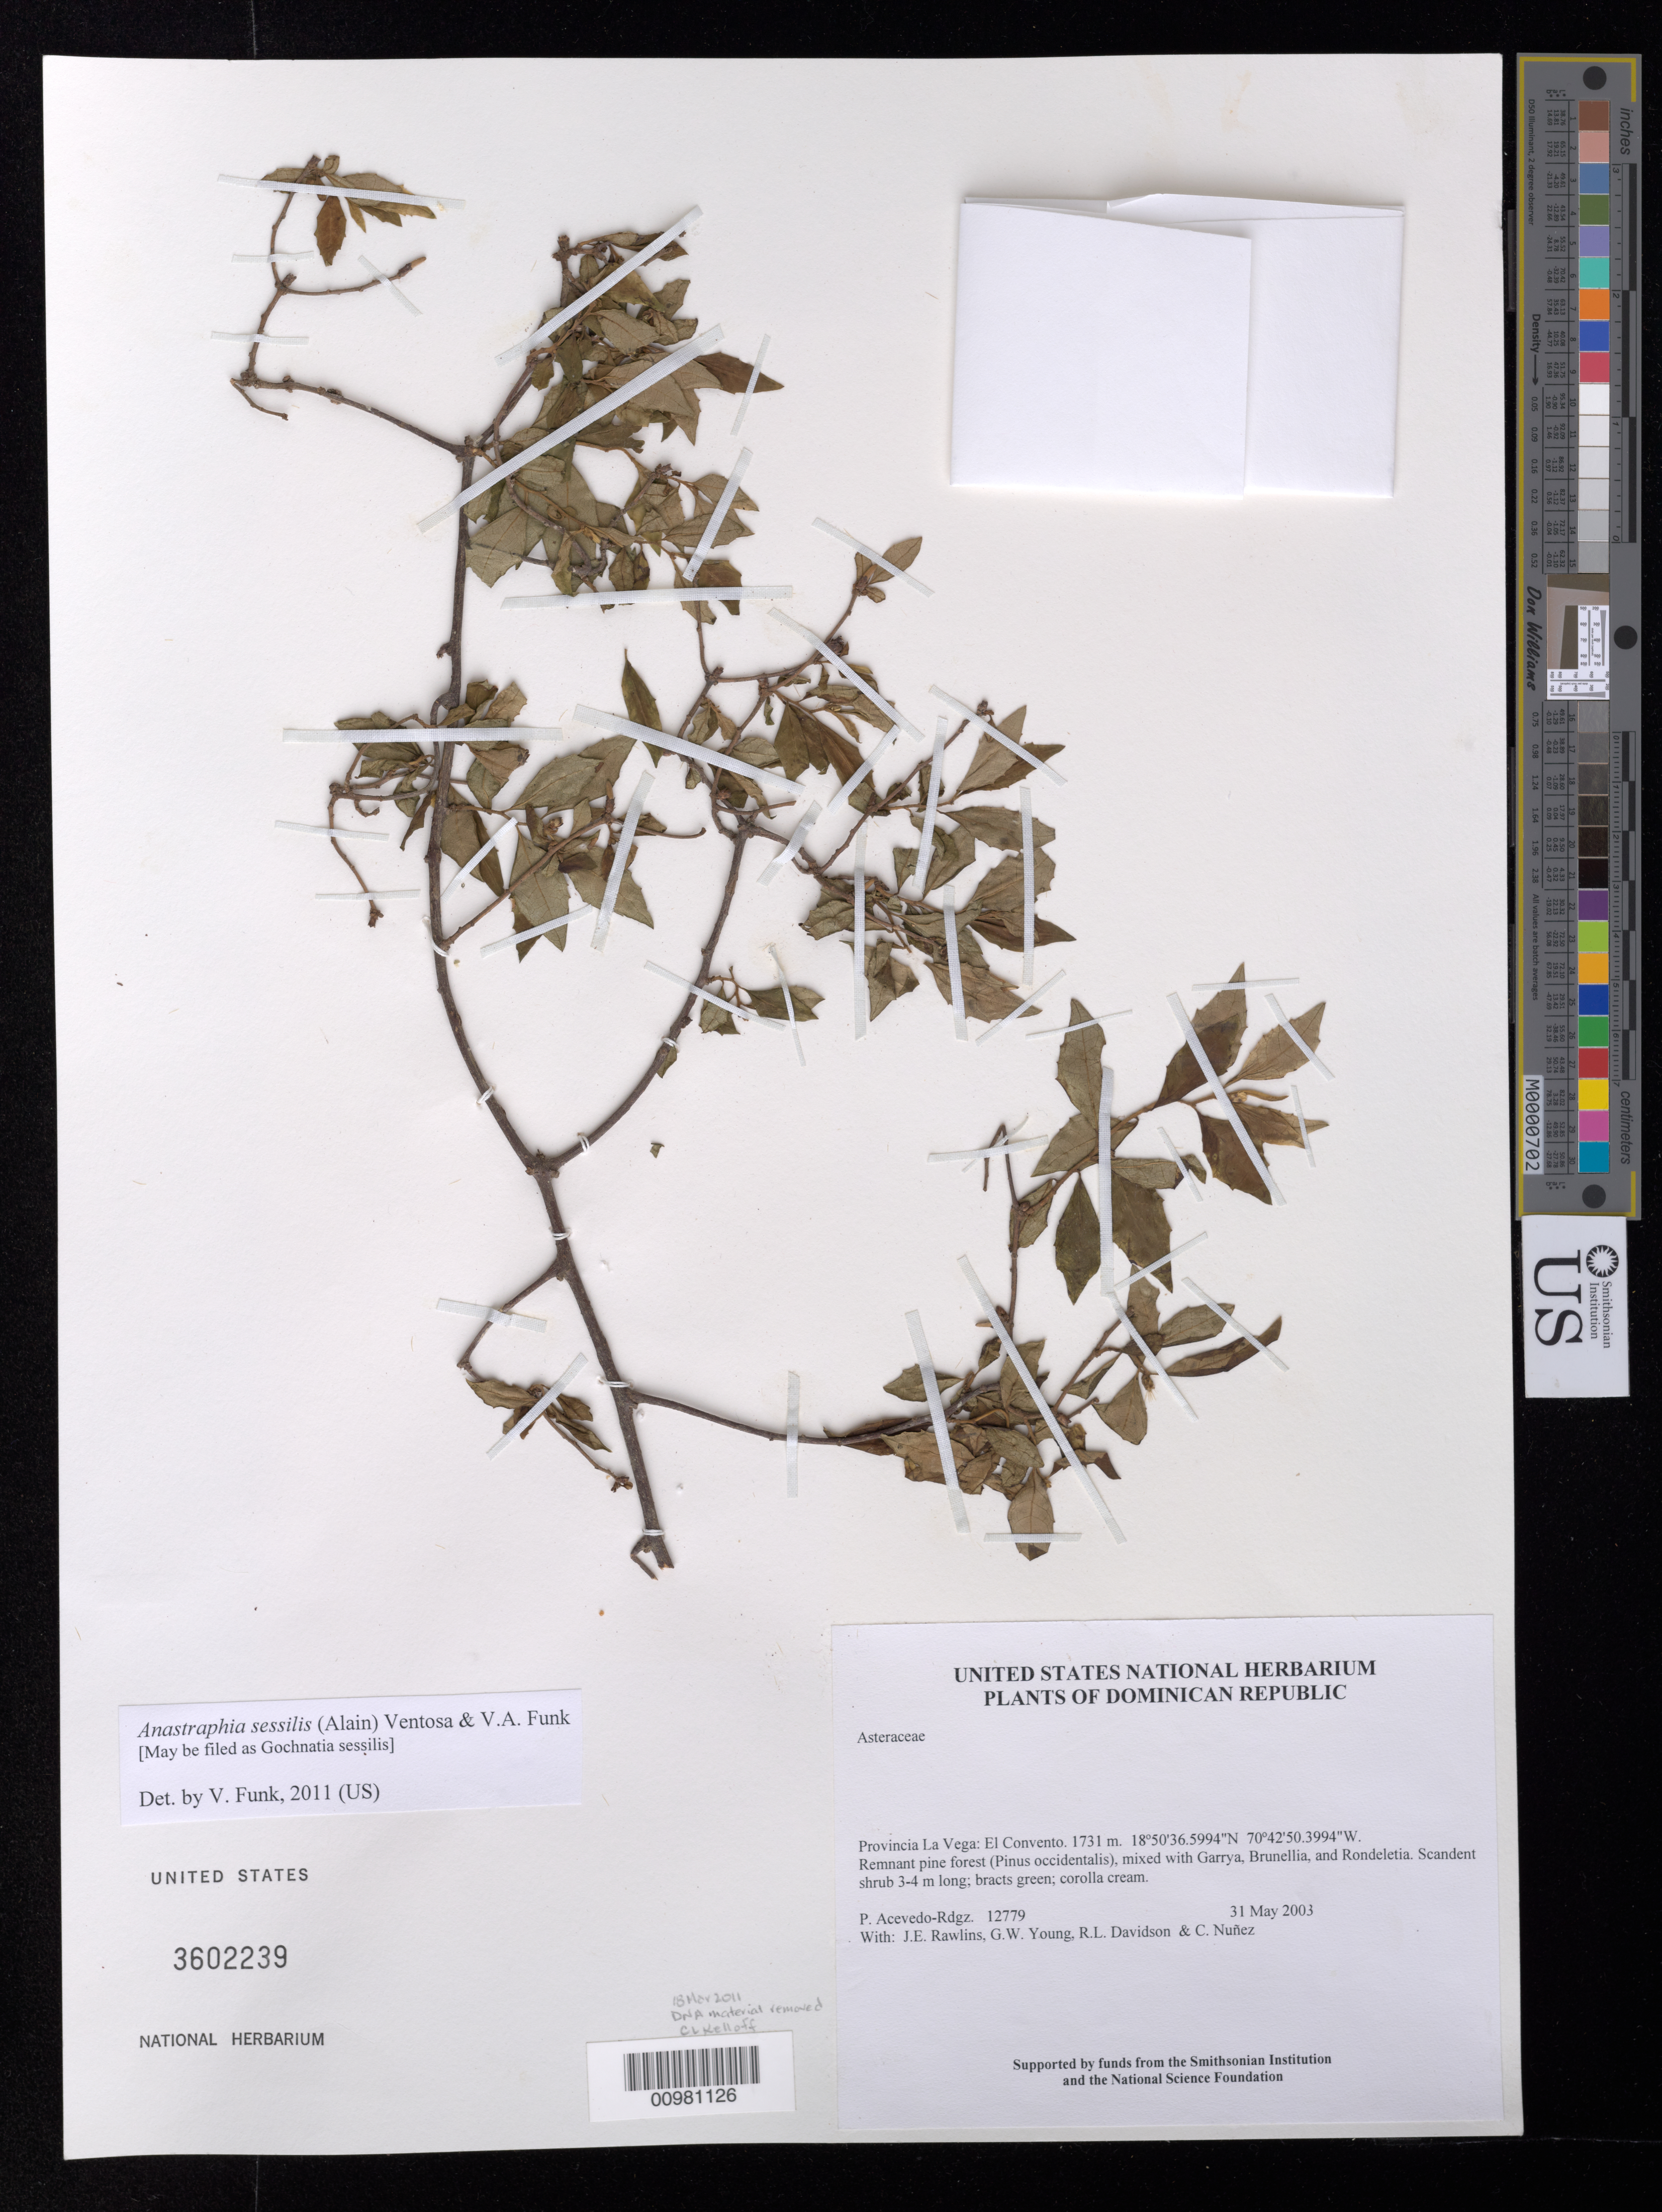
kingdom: Plantae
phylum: Tracheophyta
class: Magnoliopsida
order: Asterales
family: Asteraceae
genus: Anastraphia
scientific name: Anastraphia sessilis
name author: (Alain) Ventosa & V.A. Funk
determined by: Funk, Vicki A., (BOT), Smithsonian Institution - National Museum of Natural History (UNITED STATES)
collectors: P. Acevedo-Rodr., J. Rawlins, G. Young, R. Davidson & C. Nunez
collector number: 12779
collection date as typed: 31 May 2003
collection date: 2003-05-31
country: Dominican Republic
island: Hispaniola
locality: Provincia La Vega: El Convento.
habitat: Remnant pine forest (Pinus occidentalis), mixed with Garrya, Brunellia, and Rondeletia.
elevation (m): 1731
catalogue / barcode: US 3602239